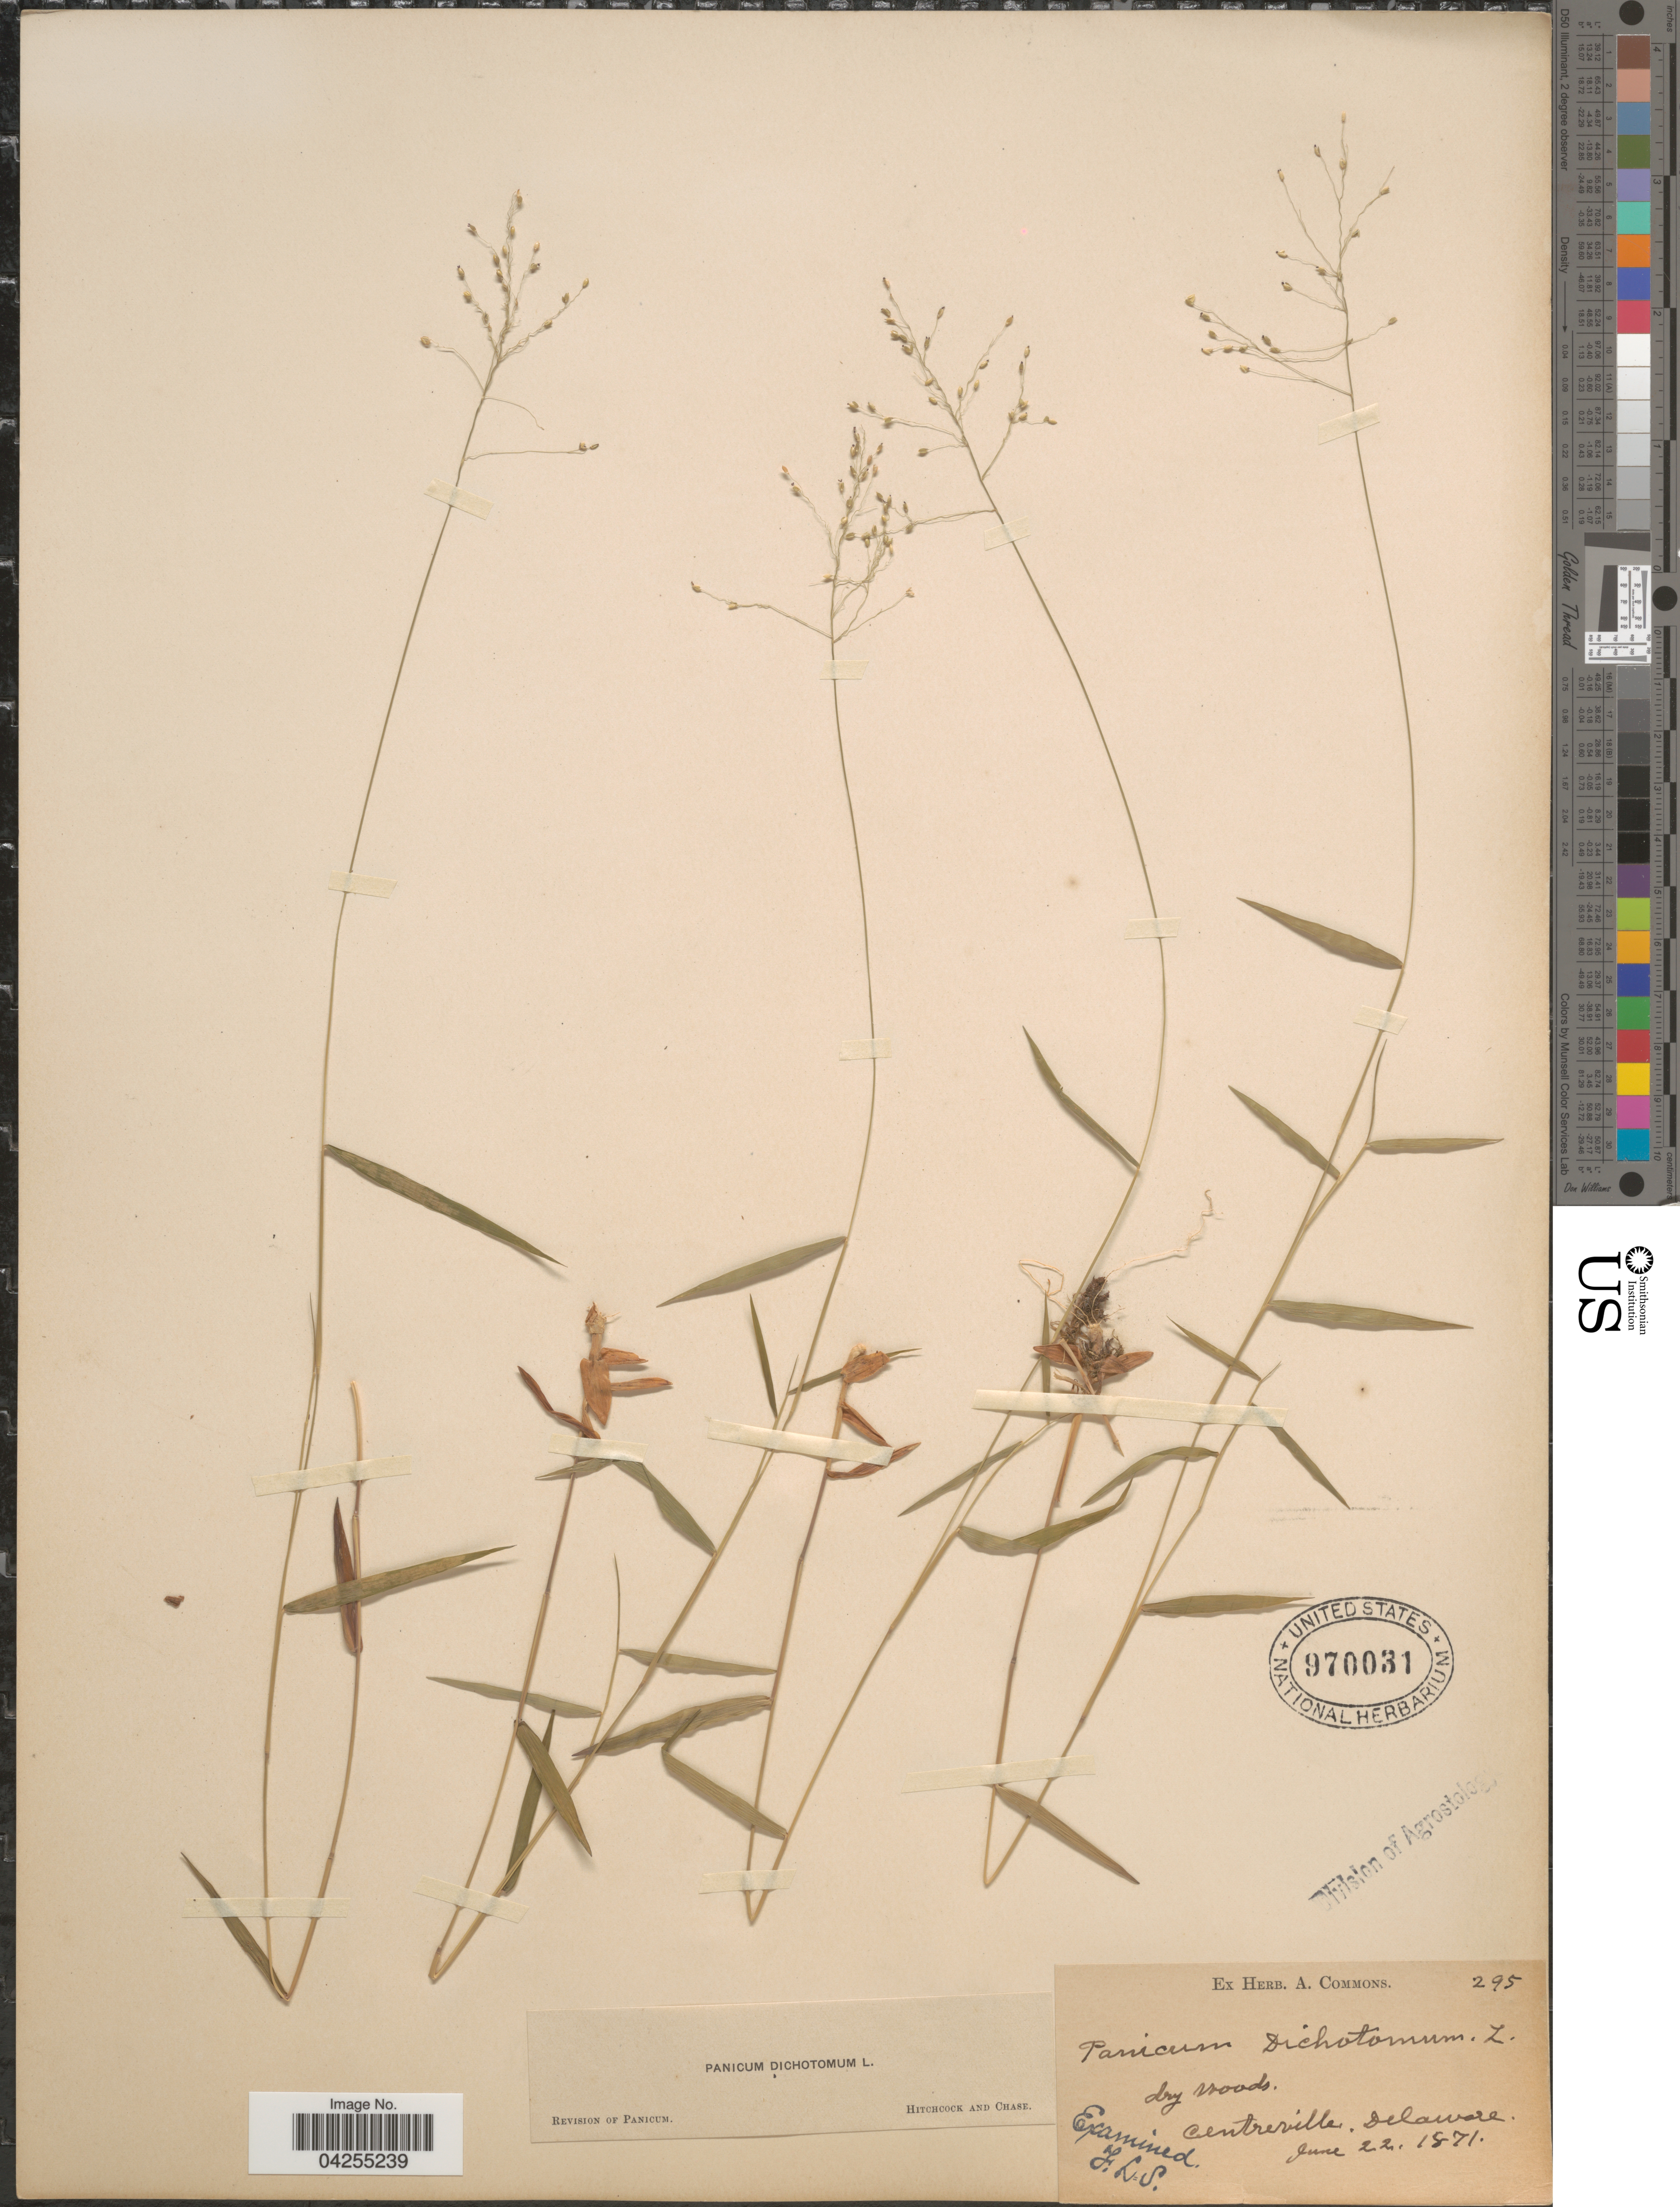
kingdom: Plantae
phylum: Tracheophyta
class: Liliopsida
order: Poales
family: Poaceae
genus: Dichanthelium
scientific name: Dichanthelium dichotomum var. dichotomum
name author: (L.) Gould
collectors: ex herb. A. Commons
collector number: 295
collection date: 1871-06-22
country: United States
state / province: Delaware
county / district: New Castle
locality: Centreville.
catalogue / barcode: US 970031